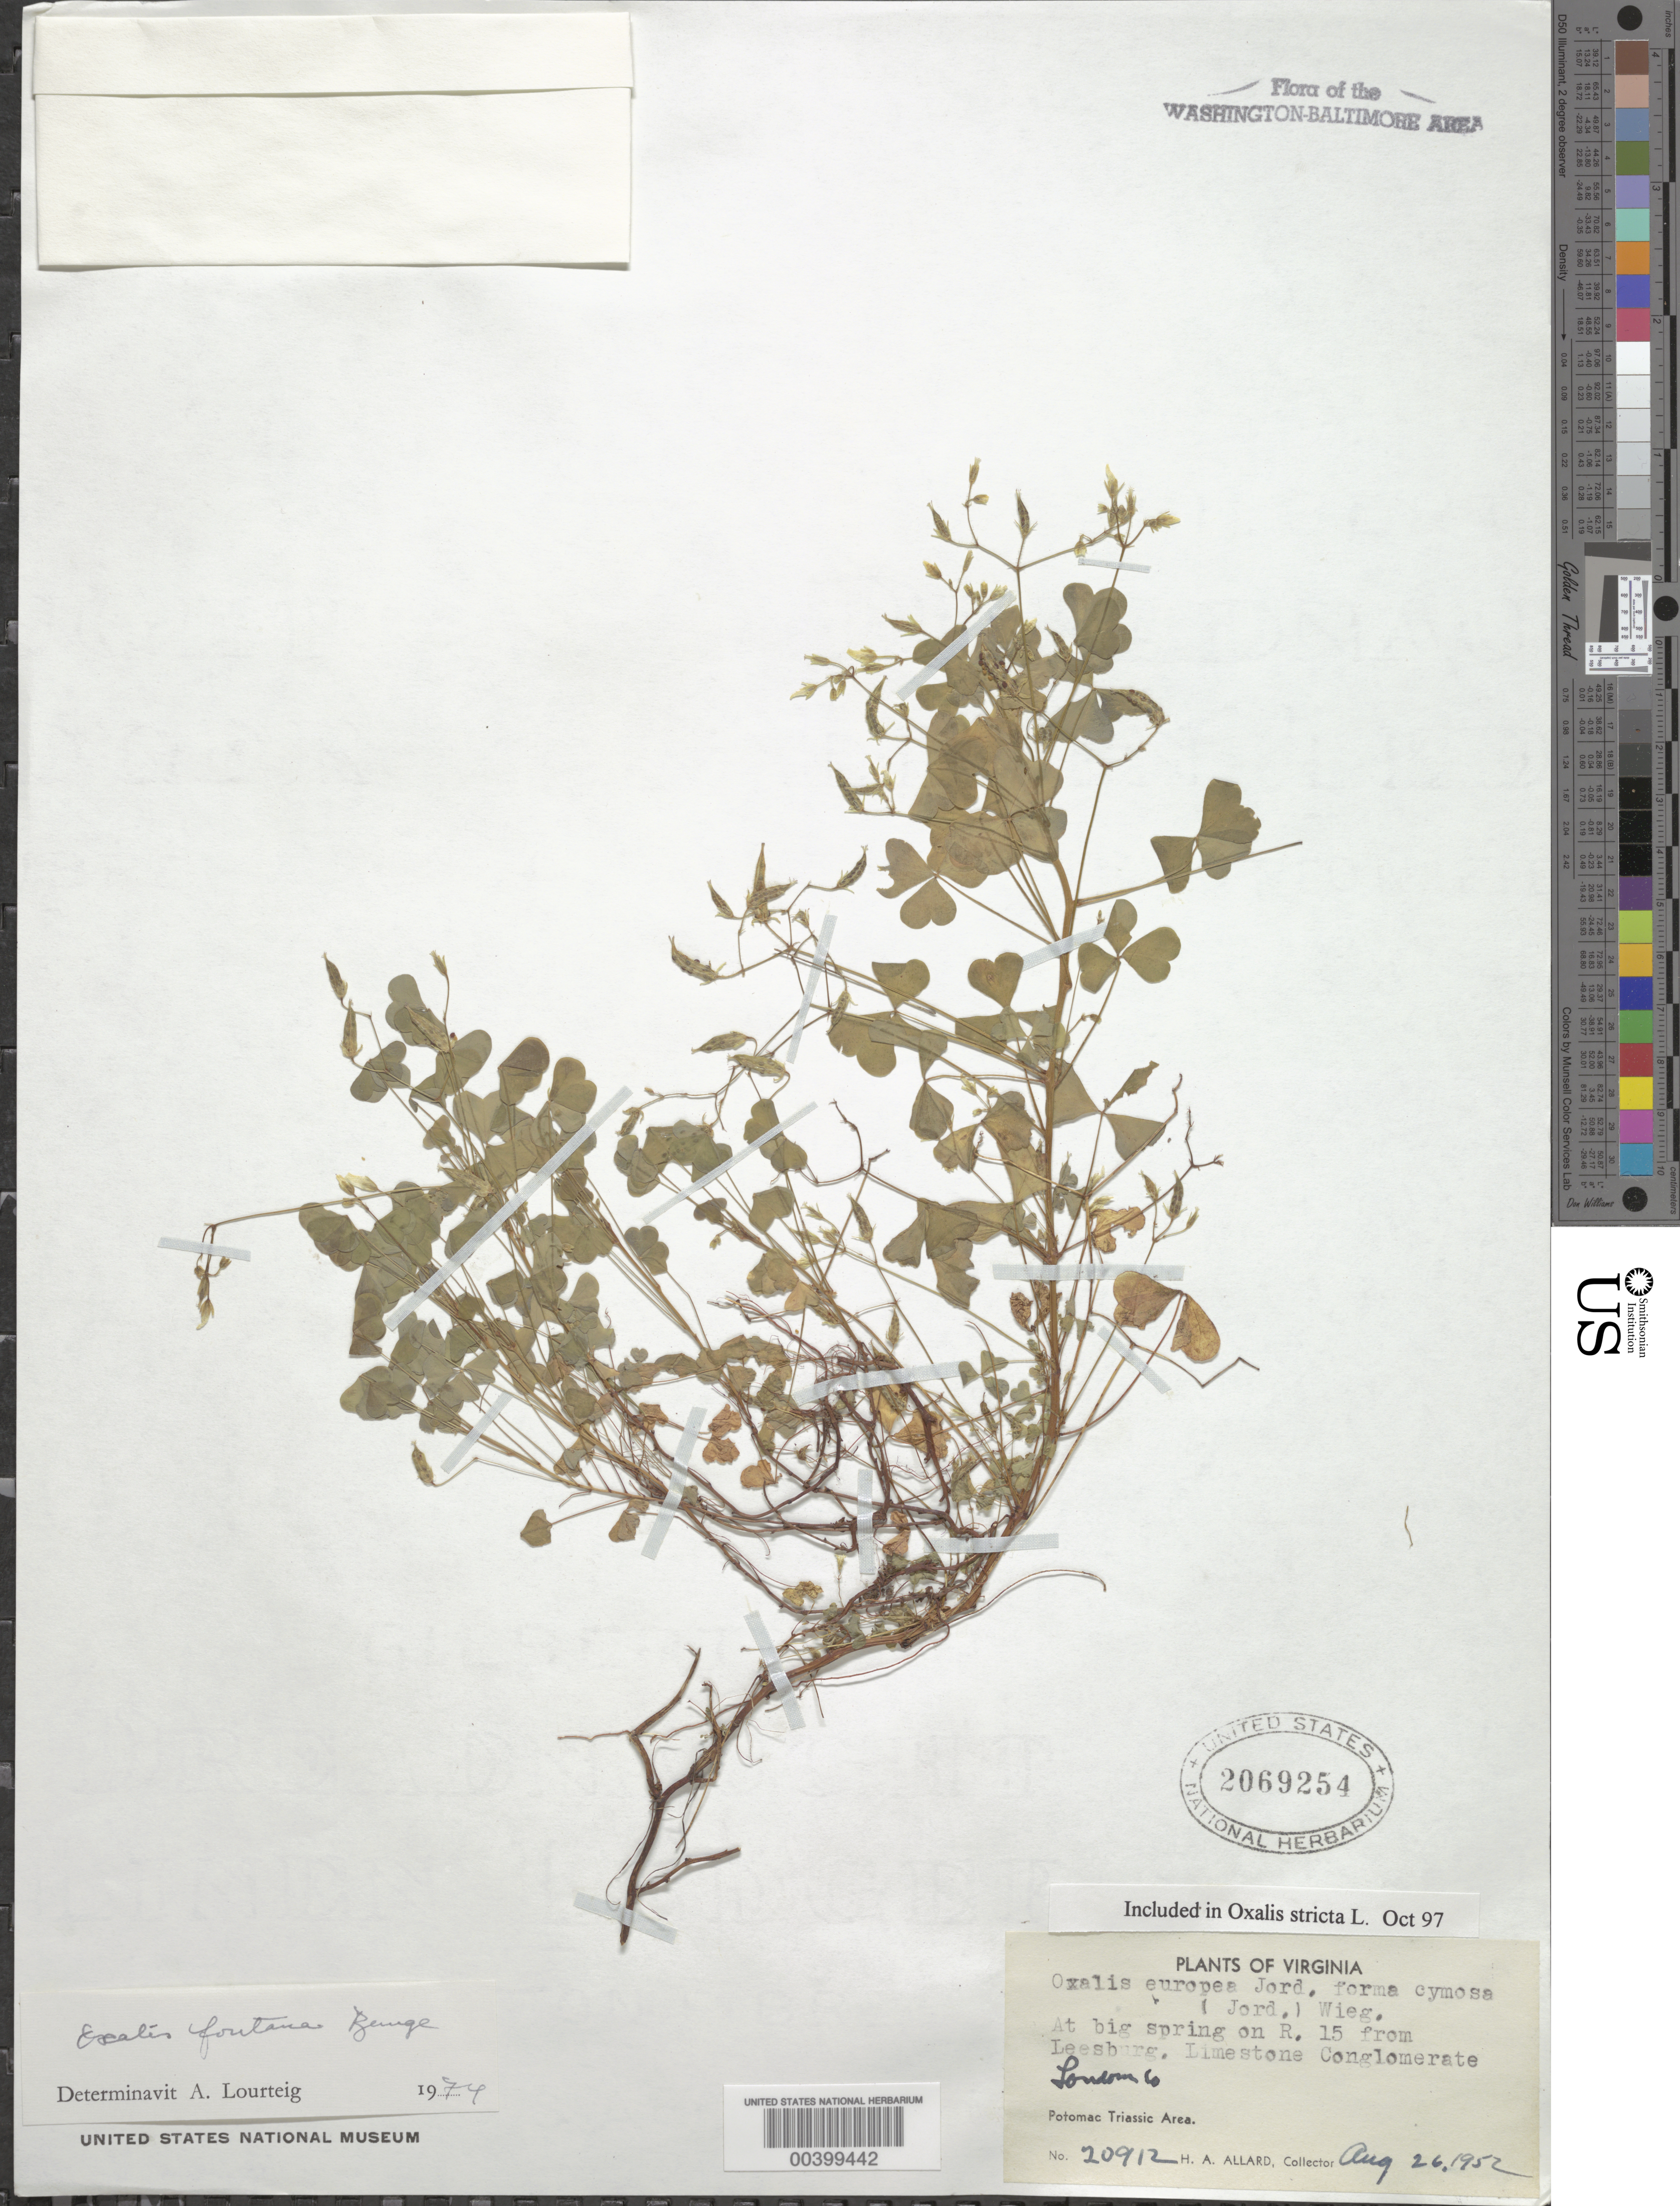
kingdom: Plantae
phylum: Tracheophyta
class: Magnoliopsida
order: Oxalidales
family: Oxalidaceae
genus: Oxalis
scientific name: Oxalis stricta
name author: L.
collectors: H. A. Allard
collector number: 20912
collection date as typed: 26 Aug 1952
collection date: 1952-08-26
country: United States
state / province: Virginia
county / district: Loudoun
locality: Spring, Route 15 from Leesburg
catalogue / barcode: US 2069254